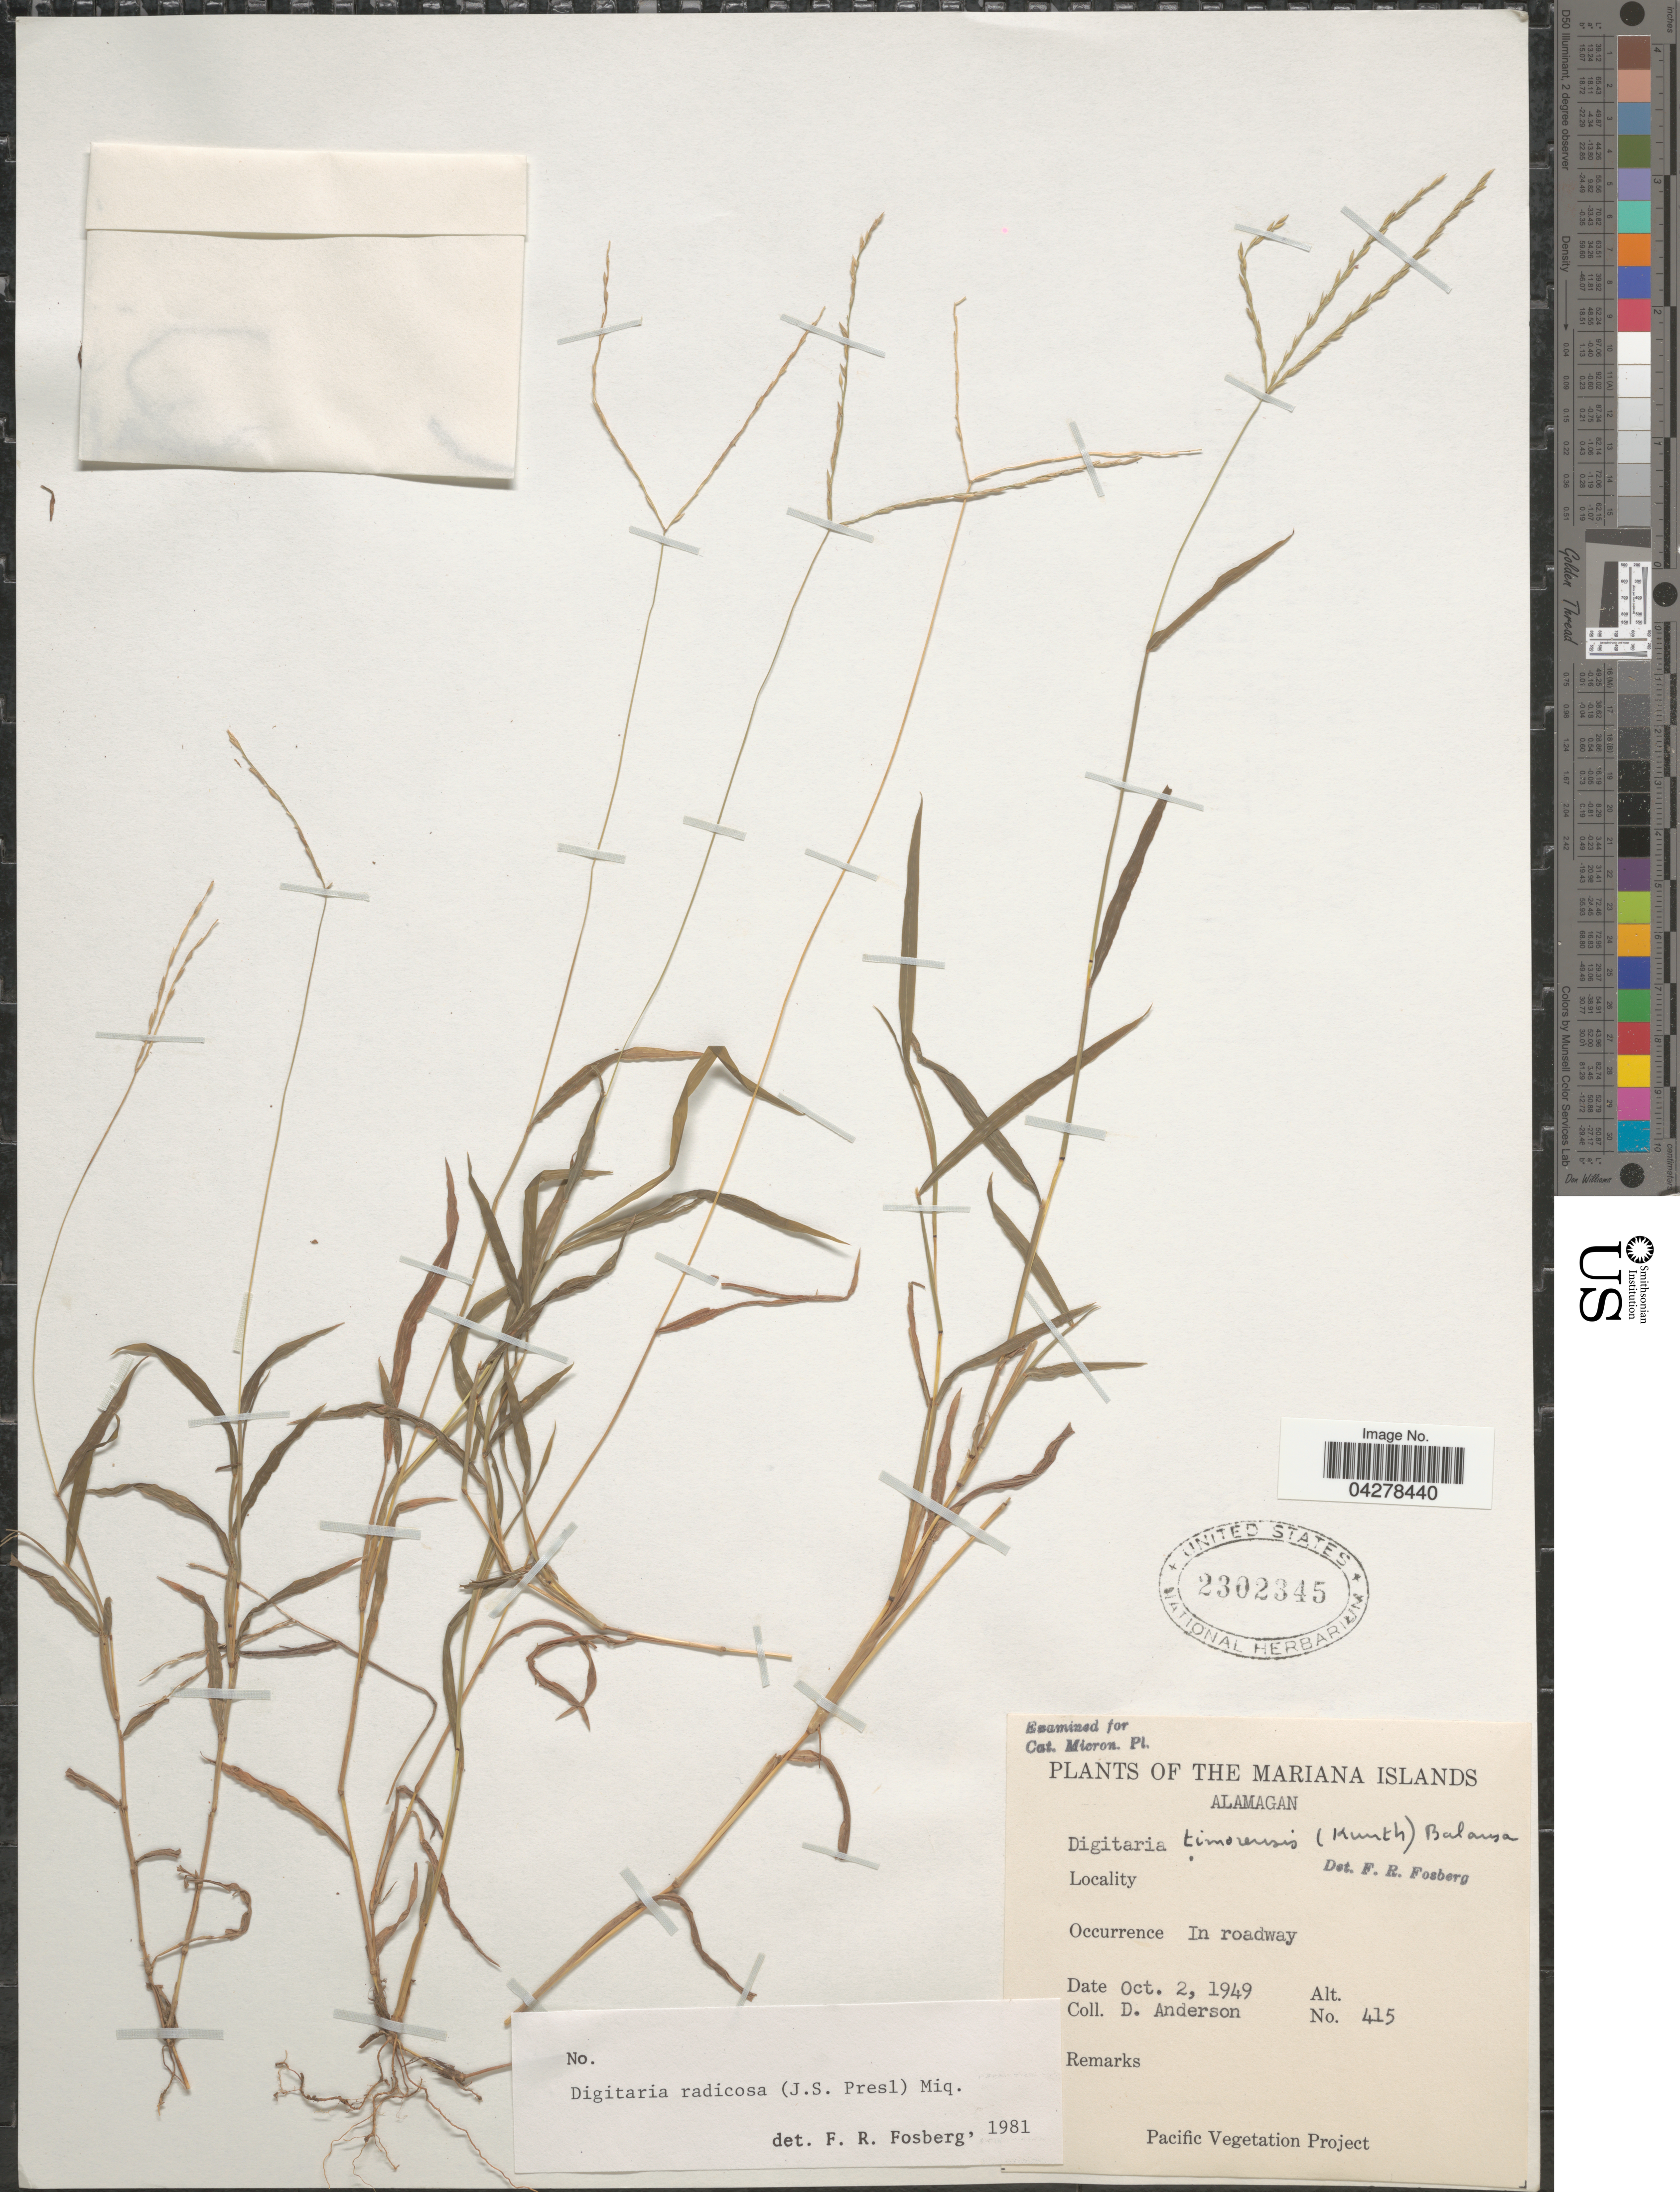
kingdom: Plantae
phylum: Tracheophyta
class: Liliopsida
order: Poales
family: Poaceae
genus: Digitaria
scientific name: Digitaria radicosa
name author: (J. Presl) Miq.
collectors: D. Anderson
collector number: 415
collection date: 1949-10-02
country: Northern Mariana Islands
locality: The Mariana Islands. Alamagan. In roadway.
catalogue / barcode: US 2302345